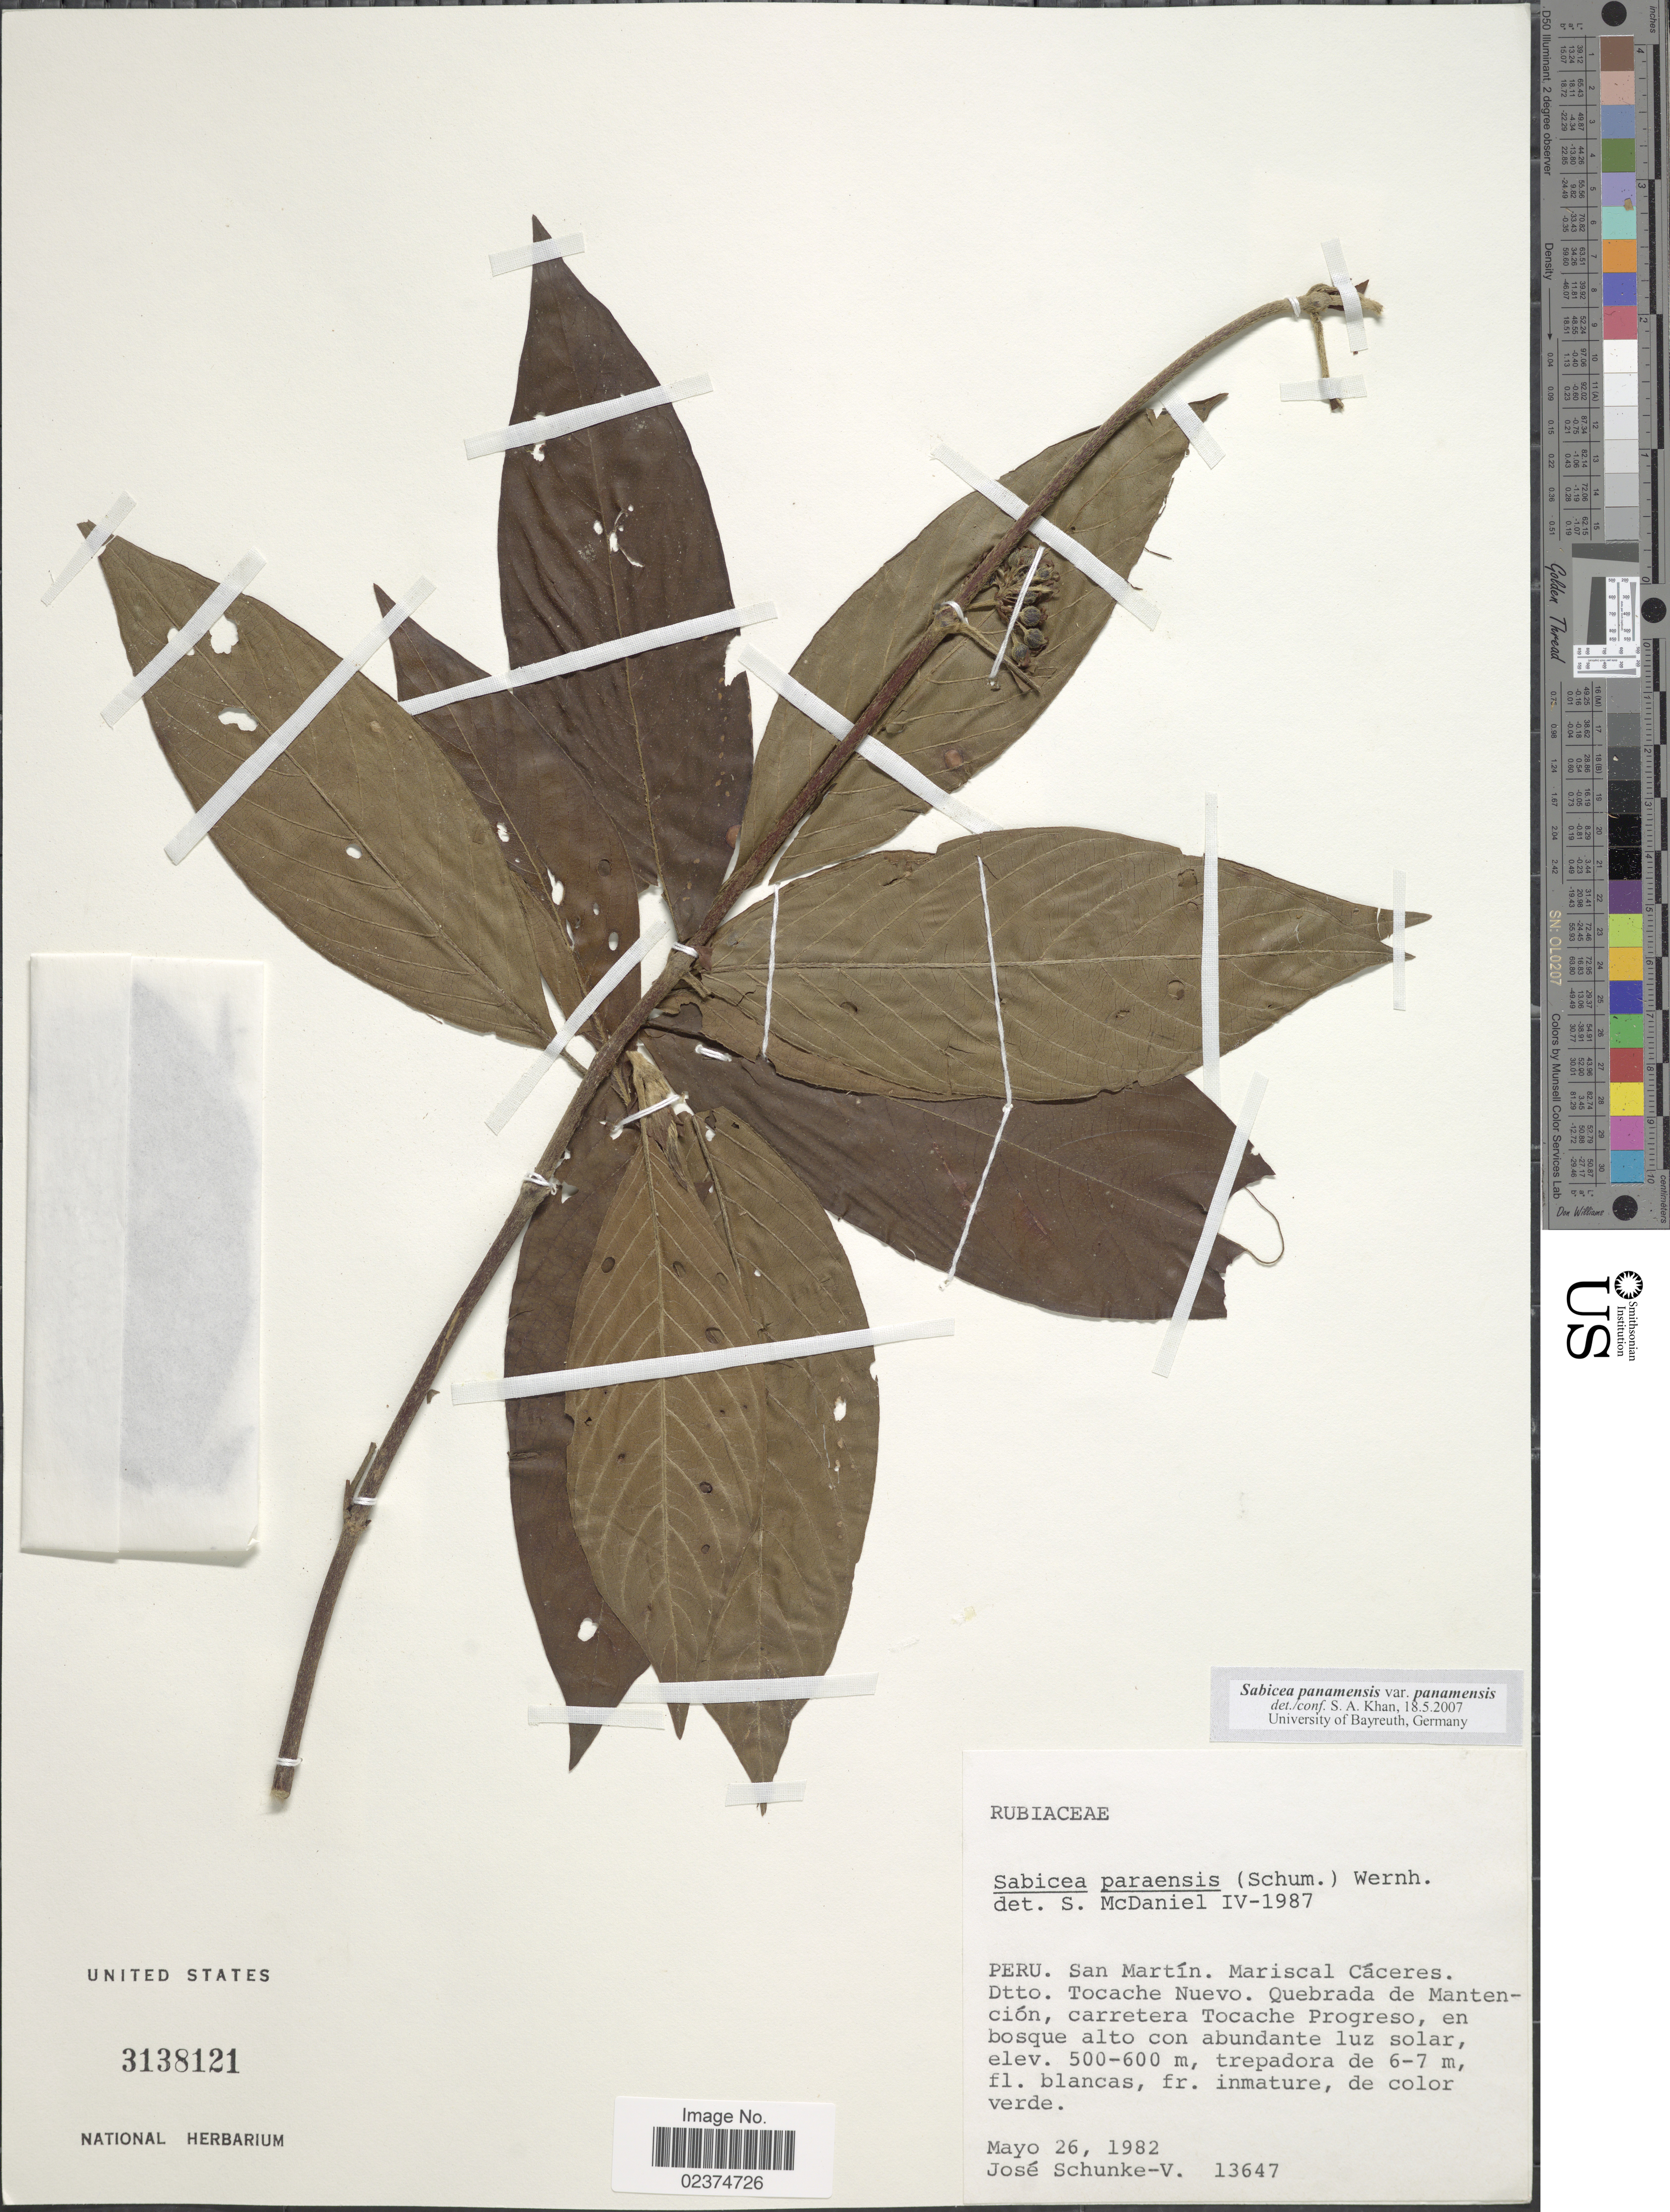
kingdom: Plantae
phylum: Tracheophyta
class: Magnoliopsida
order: Gentianales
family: Rubiaceae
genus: Sabicea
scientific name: Sabicea panamensis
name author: Wernham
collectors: J. Schunke Vigo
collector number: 13647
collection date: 1982-05-26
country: Peru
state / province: San Martín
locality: Mariscal Caceres, Dtto. Tocache Nuevo, Quebrada da Mantencion, carretera Tocache Progreso, en bosque alto con abundante lus solar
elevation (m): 500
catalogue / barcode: US 3138121